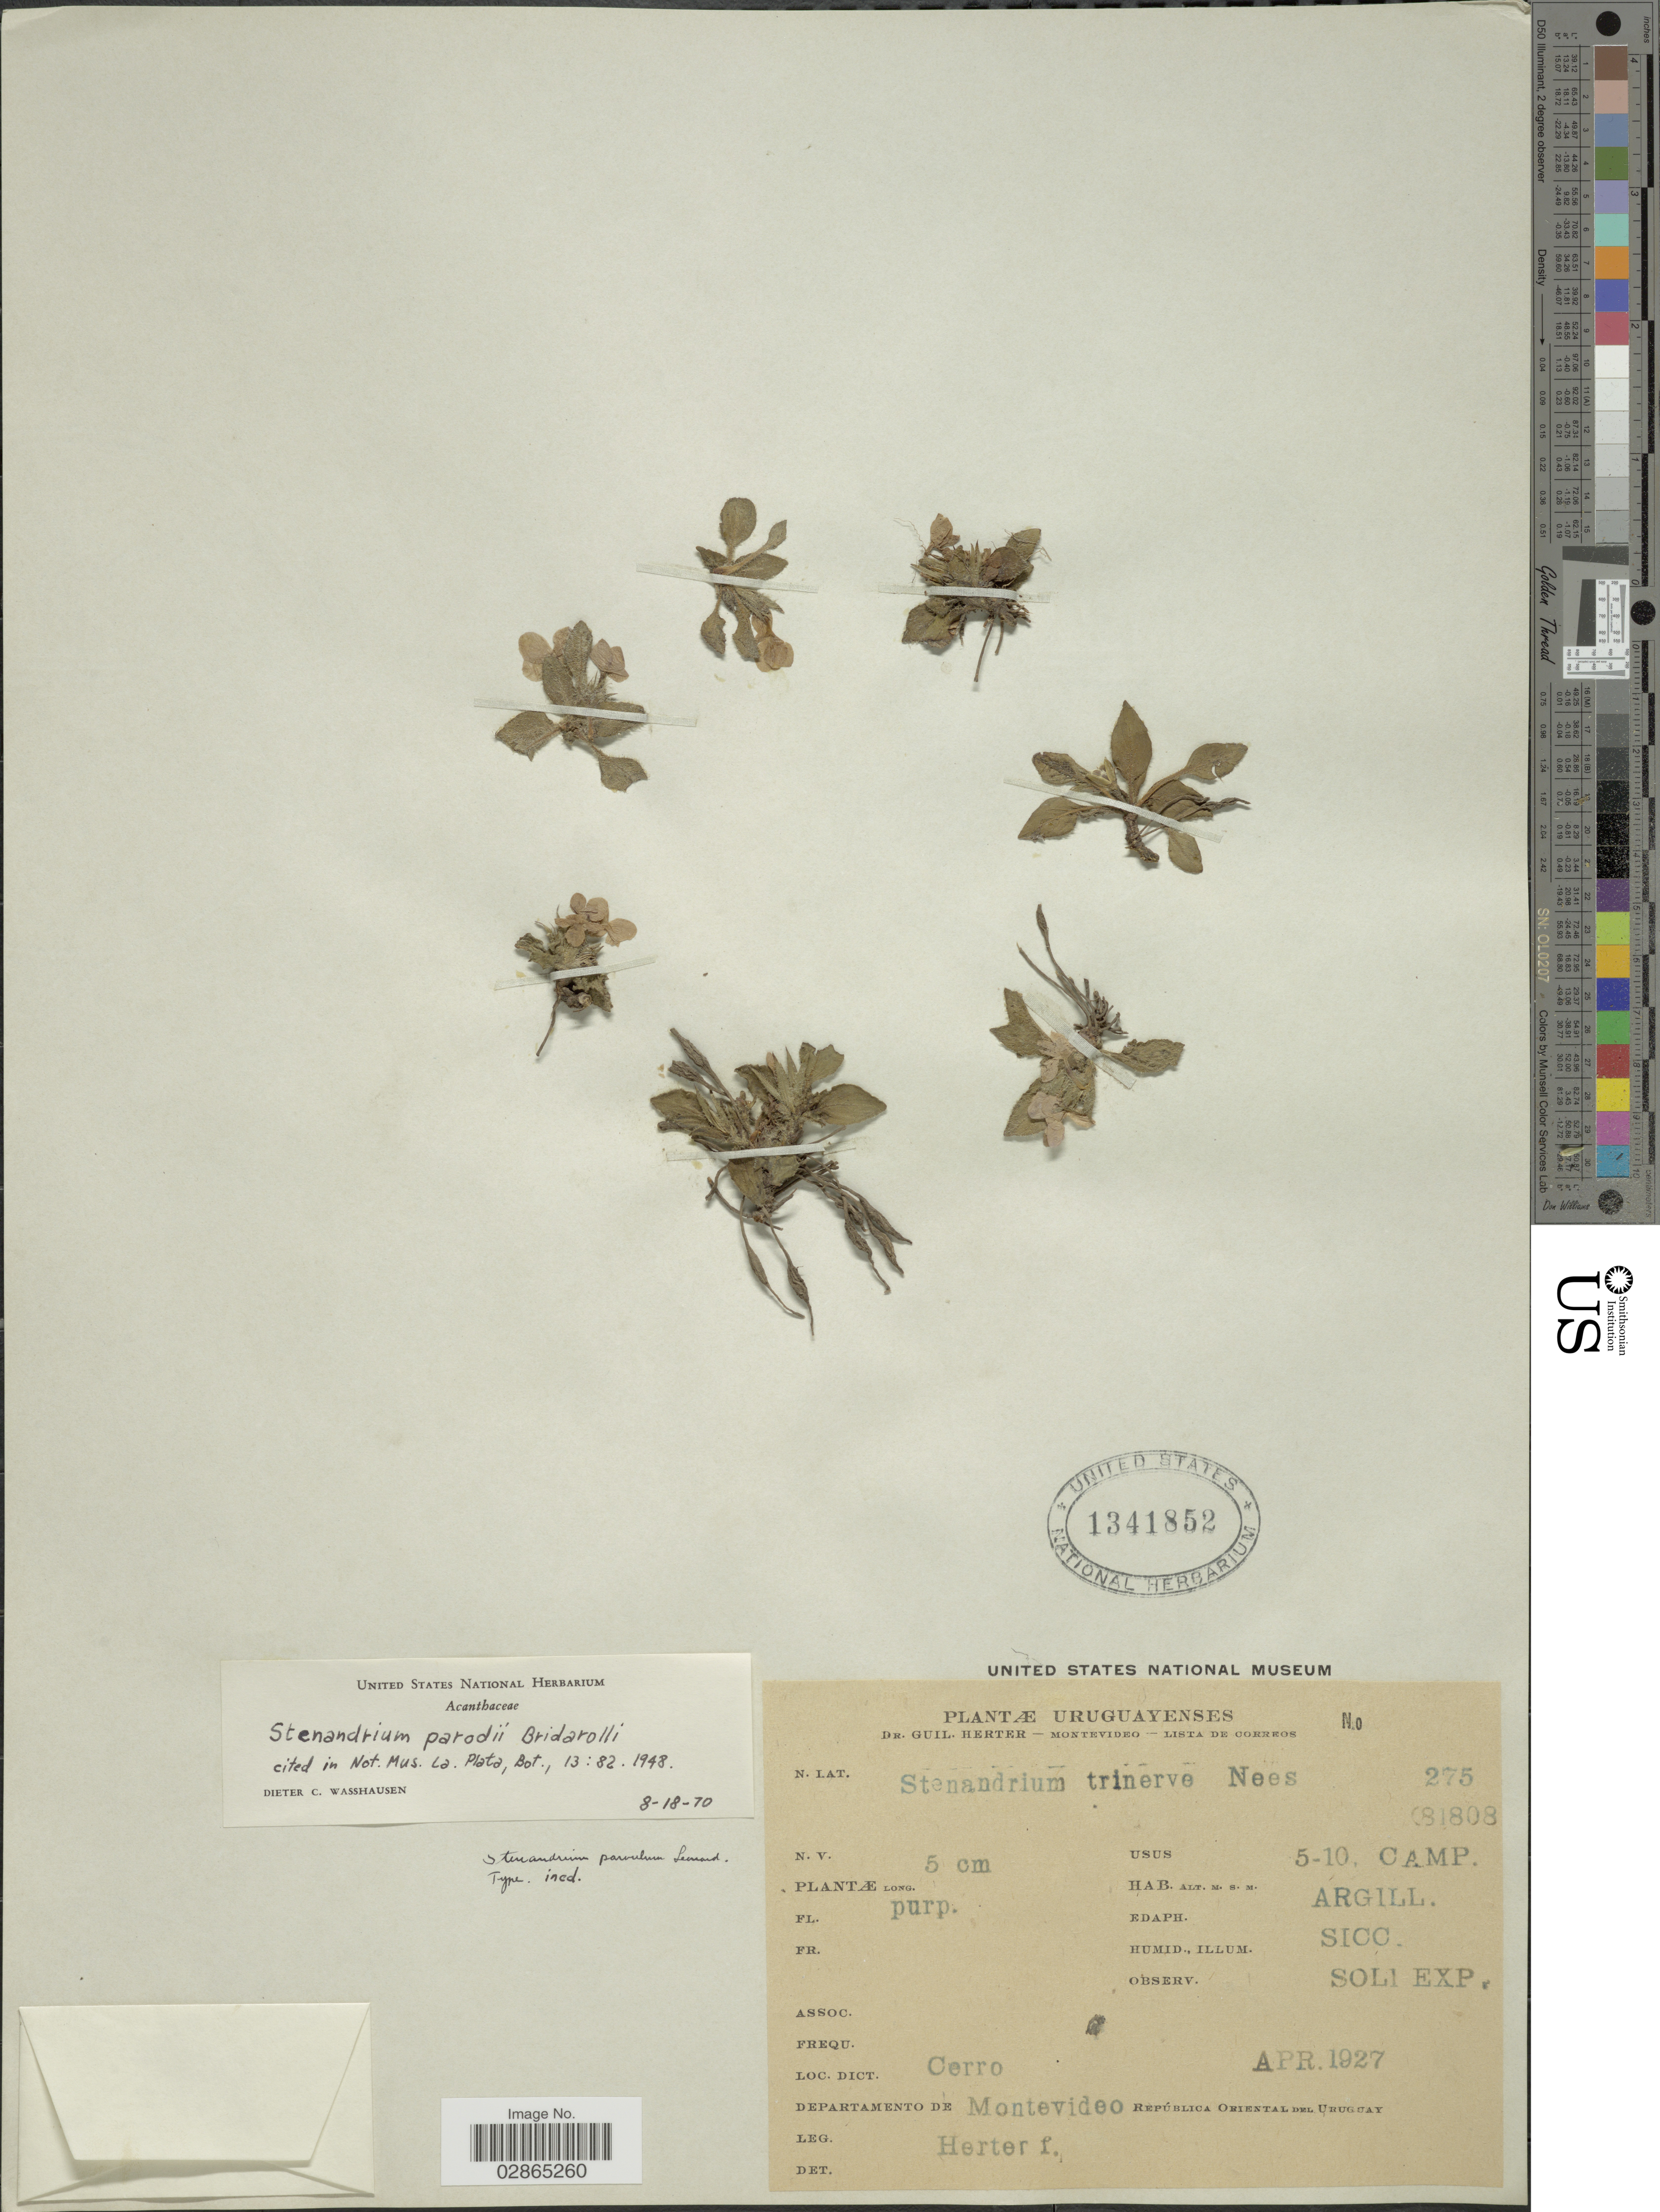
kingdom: Plantae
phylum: Tracheophyta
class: Magnoliopsida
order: Lamiales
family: Acanthaceae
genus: Stenandrium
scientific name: Stenandrium dulce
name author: (Cav.) Nees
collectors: G. Herter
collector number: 275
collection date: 1927-04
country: Uruguay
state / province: Montevideo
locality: Cerro, Departamento de Montevideo, República Oriental del Uruguay.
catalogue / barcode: US 1341852